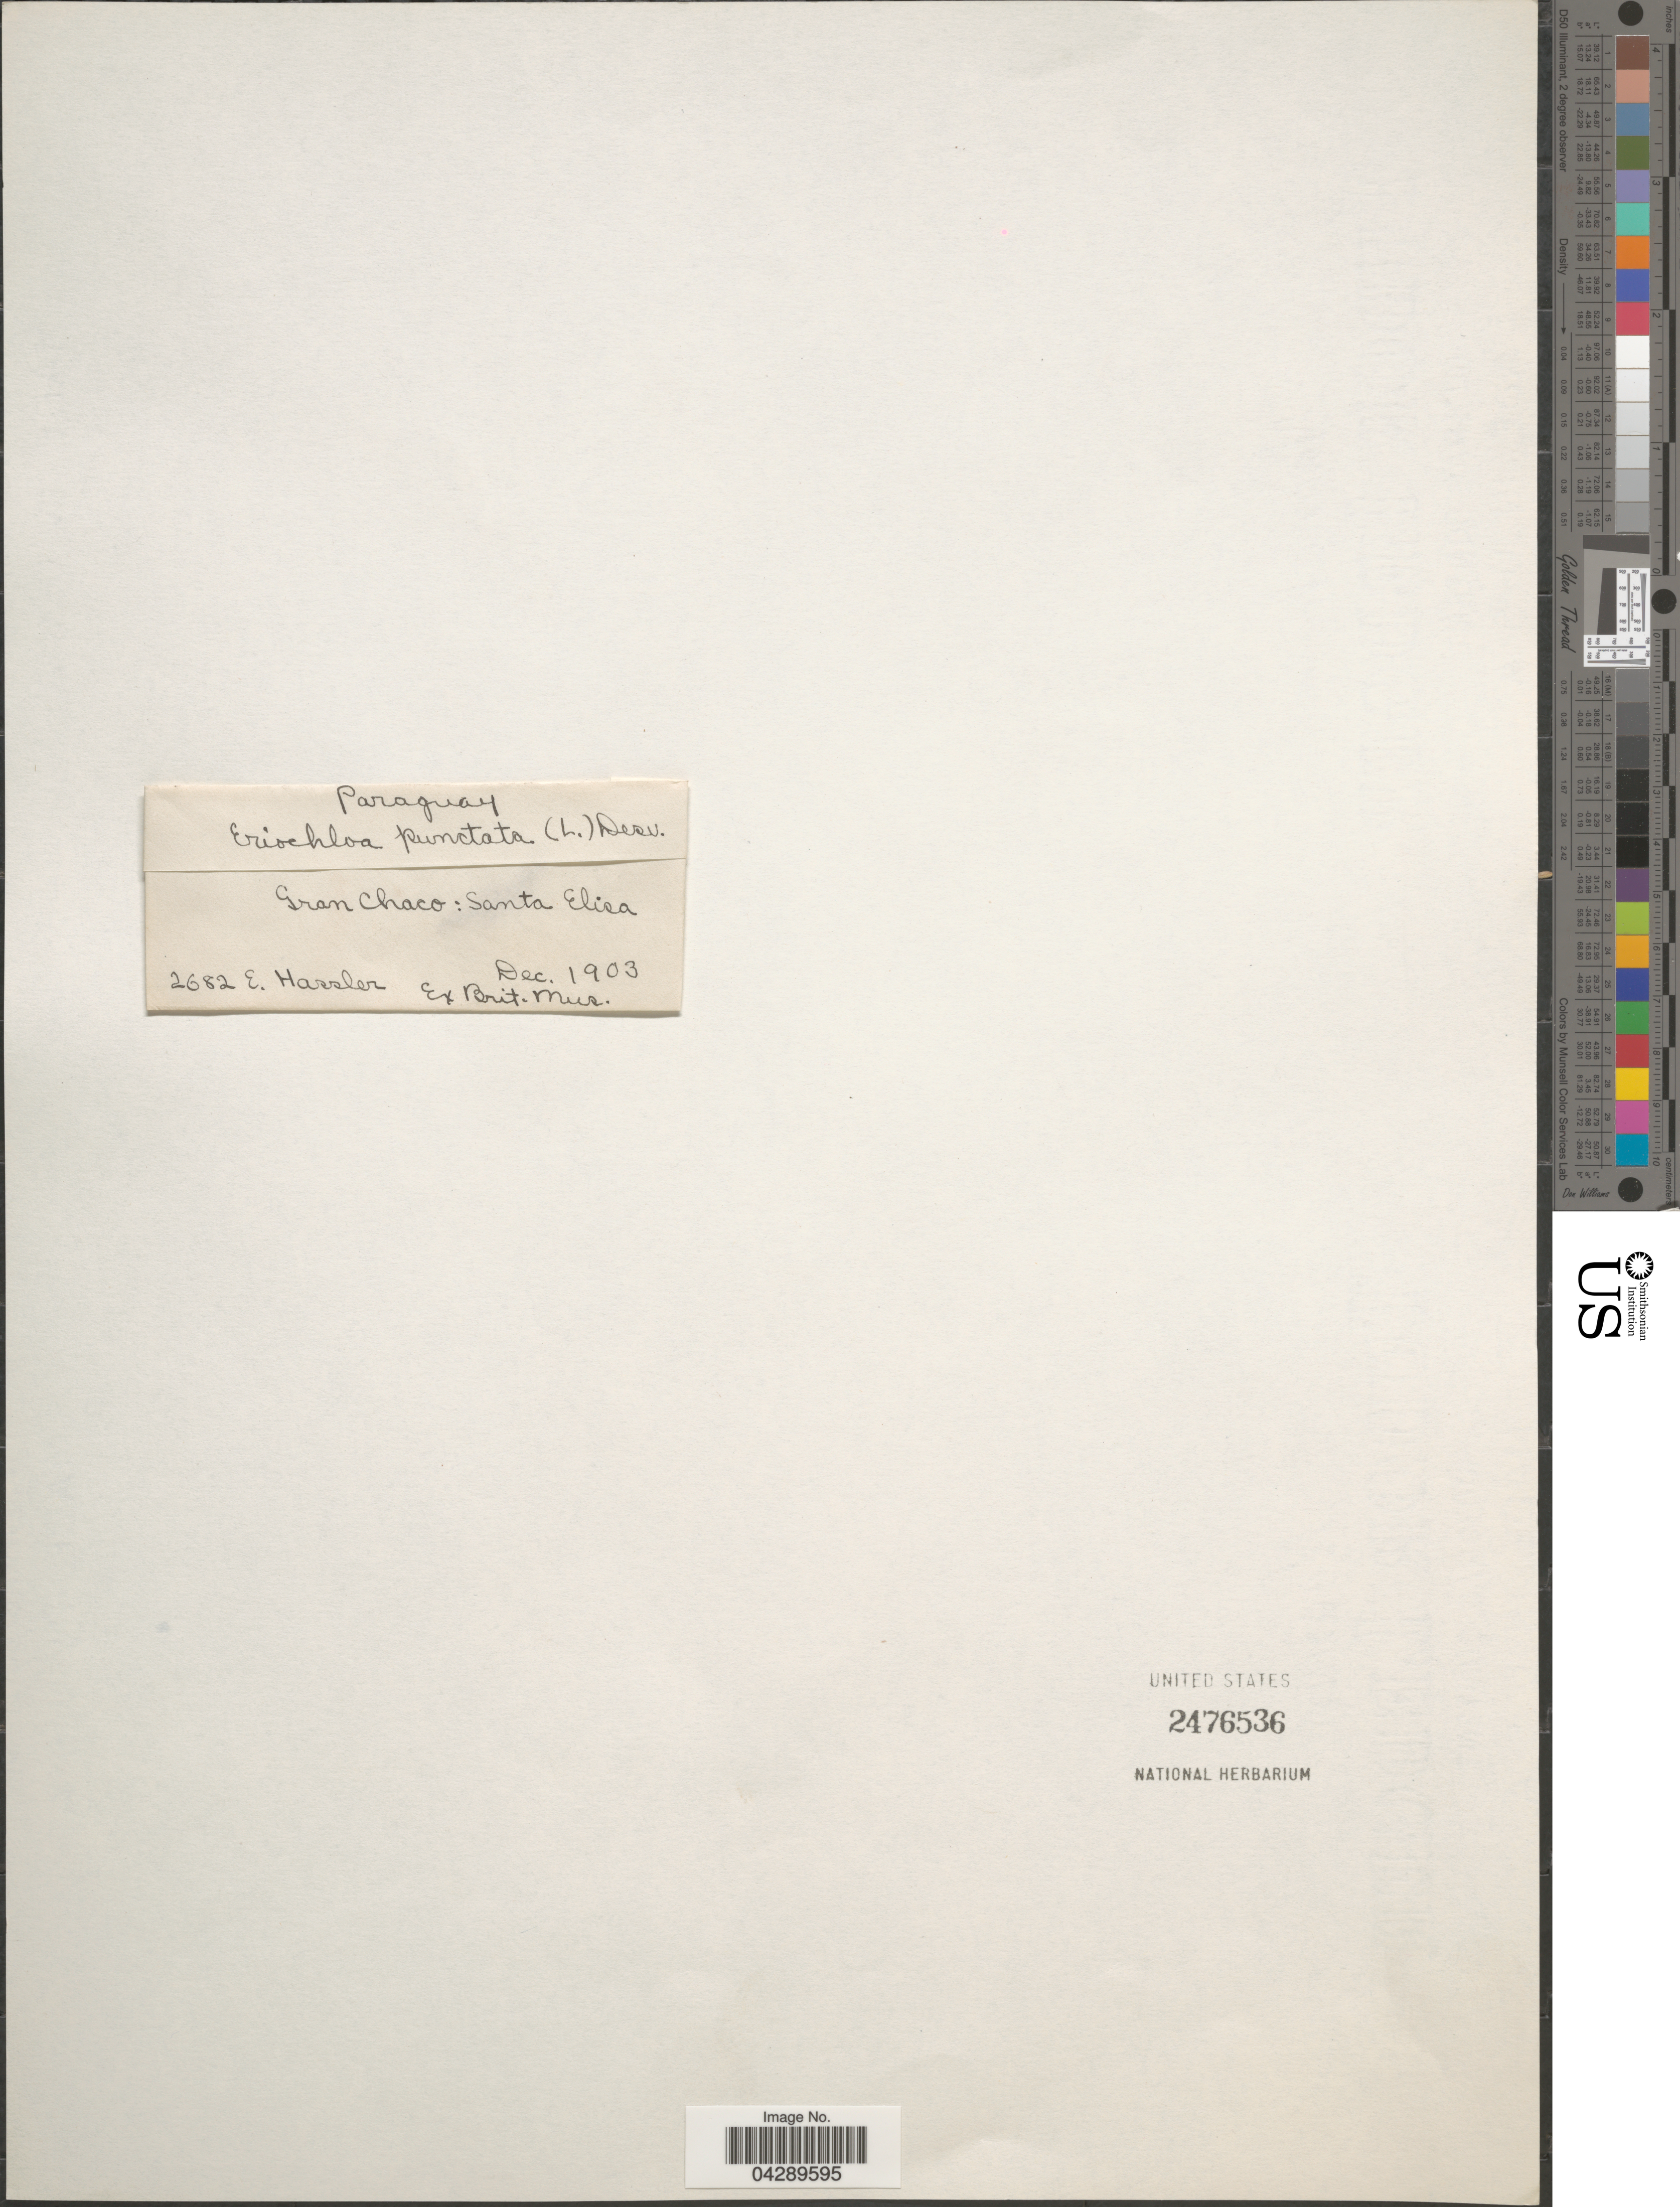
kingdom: Plantae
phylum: Tracheophyta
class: Liliopsida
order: Poales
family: Poaceae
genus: Eriochloa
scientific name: Eriochloa punctata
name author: (L.) Desv. ex Ham.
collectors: E. Hassler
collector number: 2682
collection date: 1903-12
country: Paraguay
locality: Gran Chaco: Santa Elisa.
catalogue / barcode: US 2476536